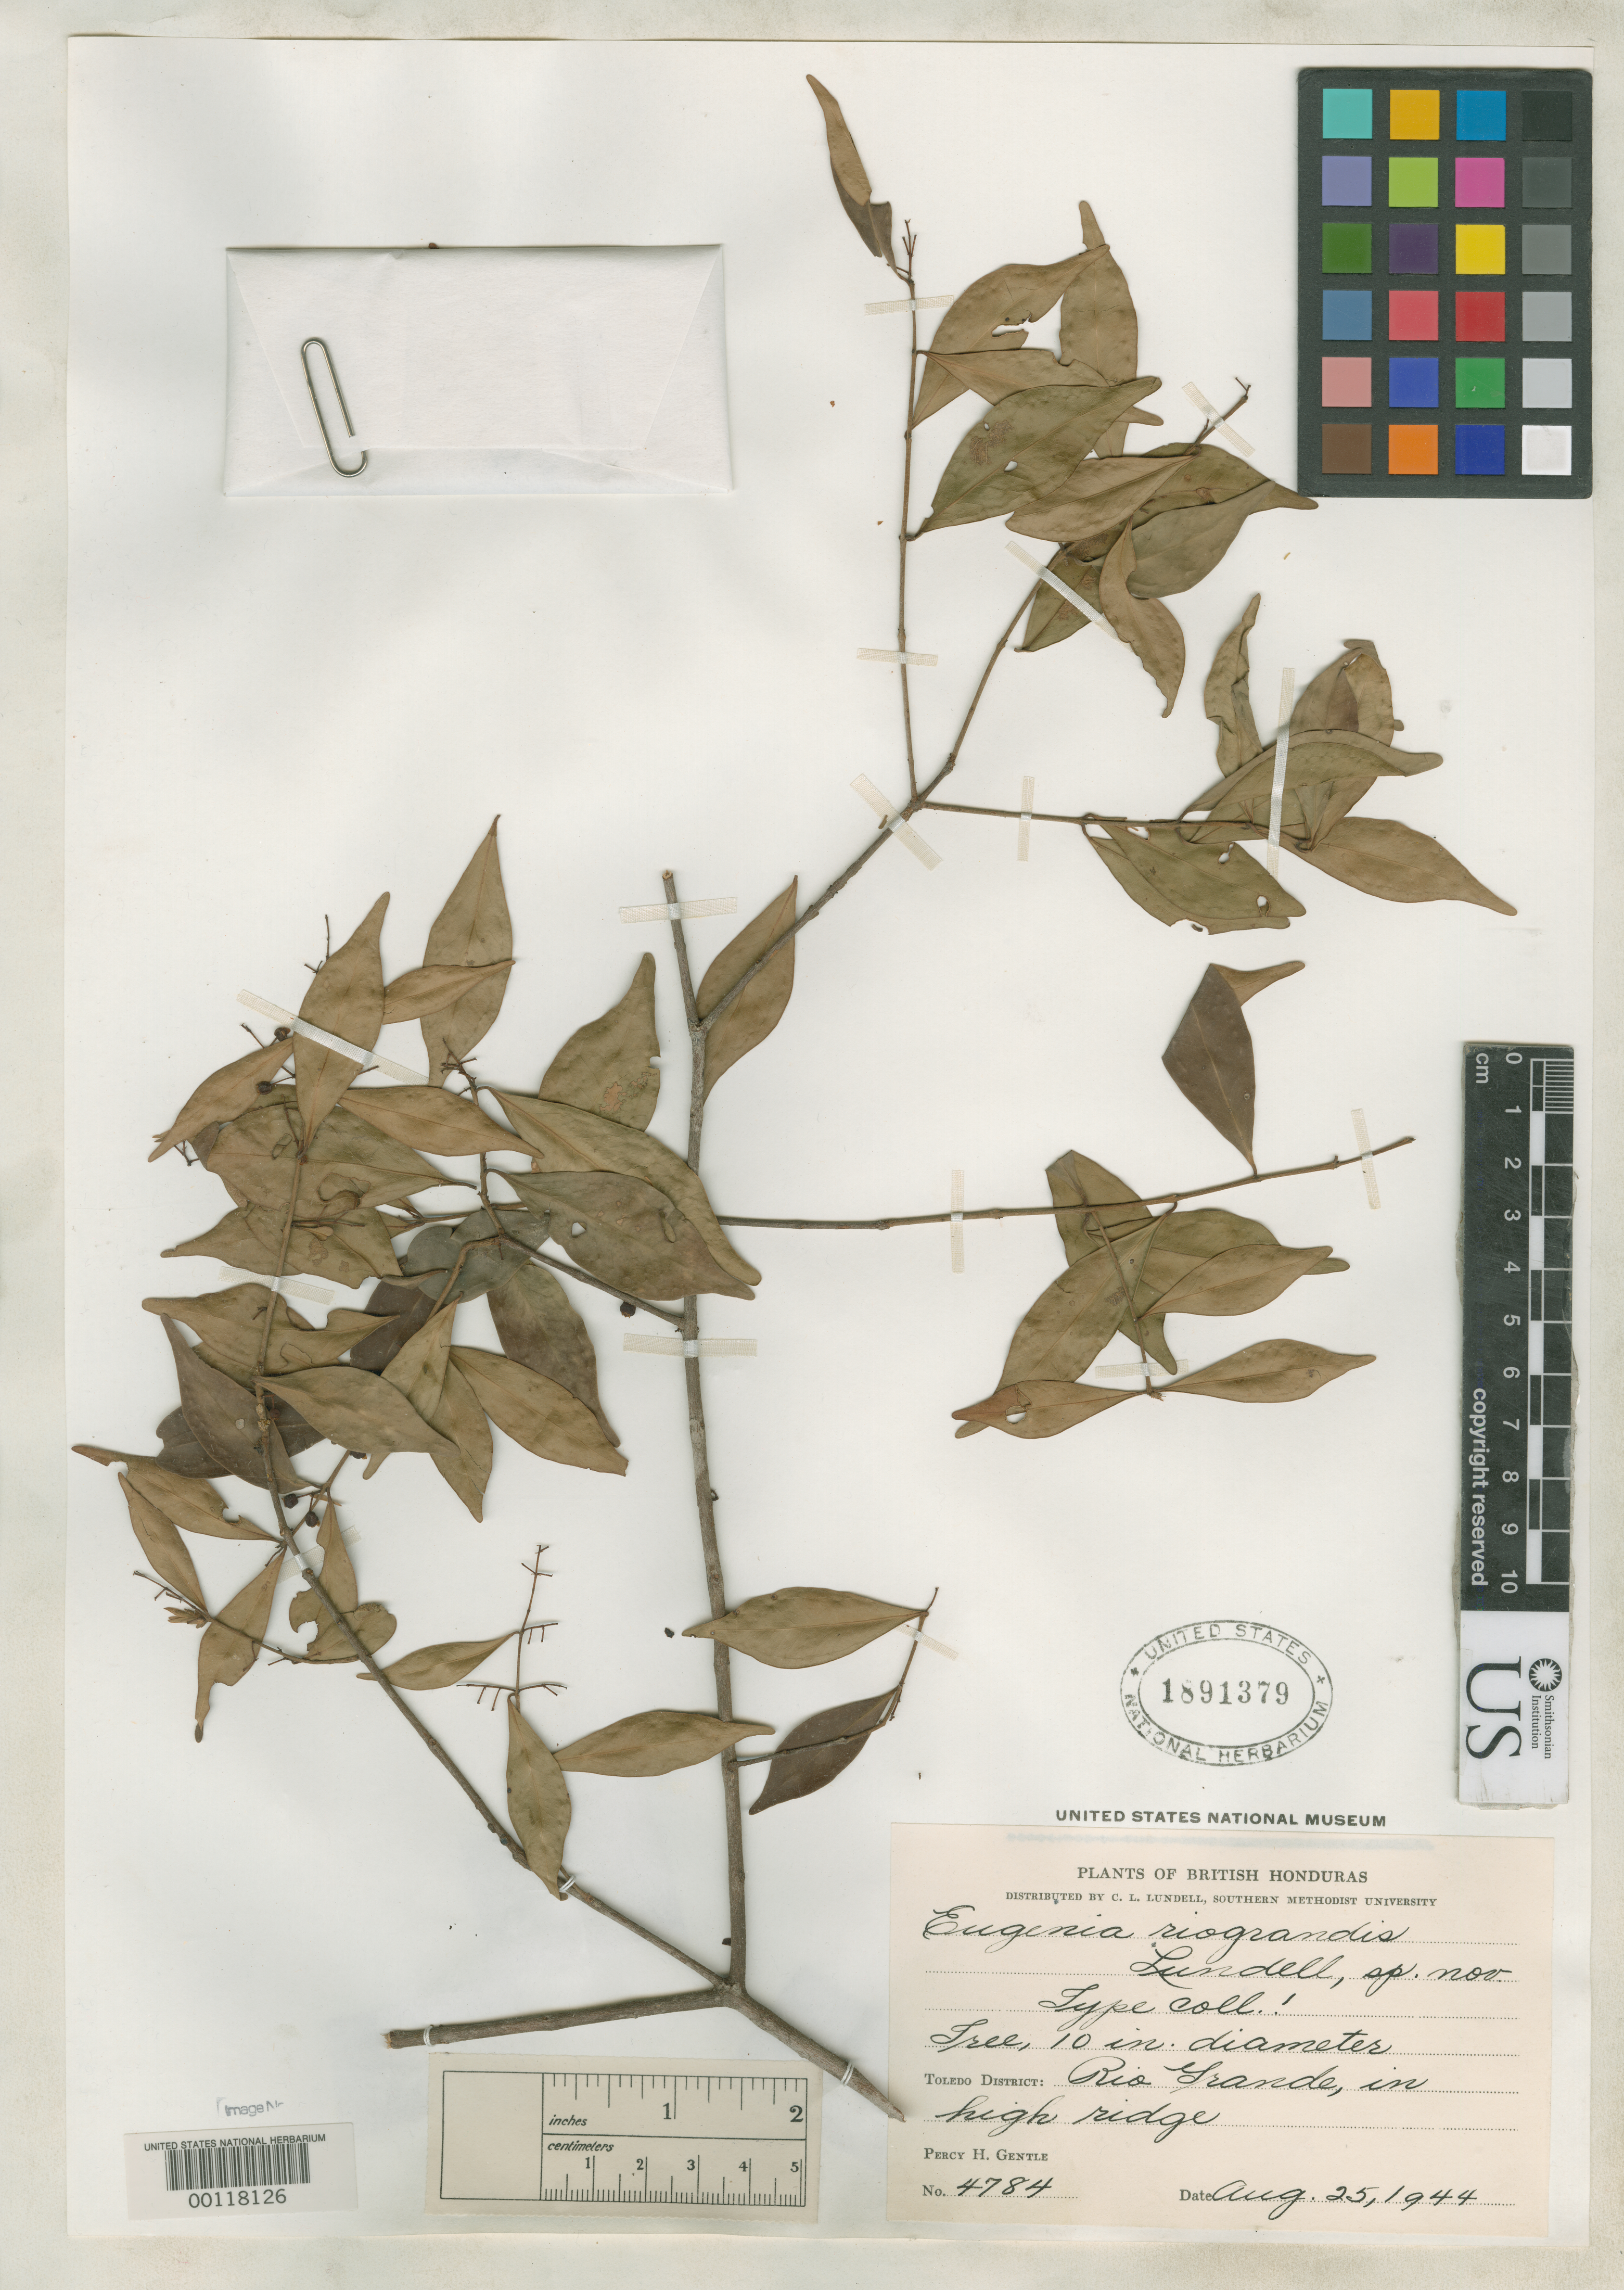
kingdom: Plantae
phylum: Tracheophyta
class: Magnoliopsida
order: Myrtales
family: Myrtaceae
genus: Eugenia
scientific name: Eugenia riograndis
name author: Lundell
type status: Type Collection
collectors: P. H. Gentle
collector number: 4784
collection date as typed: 25 Aug 1944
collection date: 1944-08-25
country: Belize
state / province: Toledo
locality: Rio Grande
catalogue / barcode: US 1891379